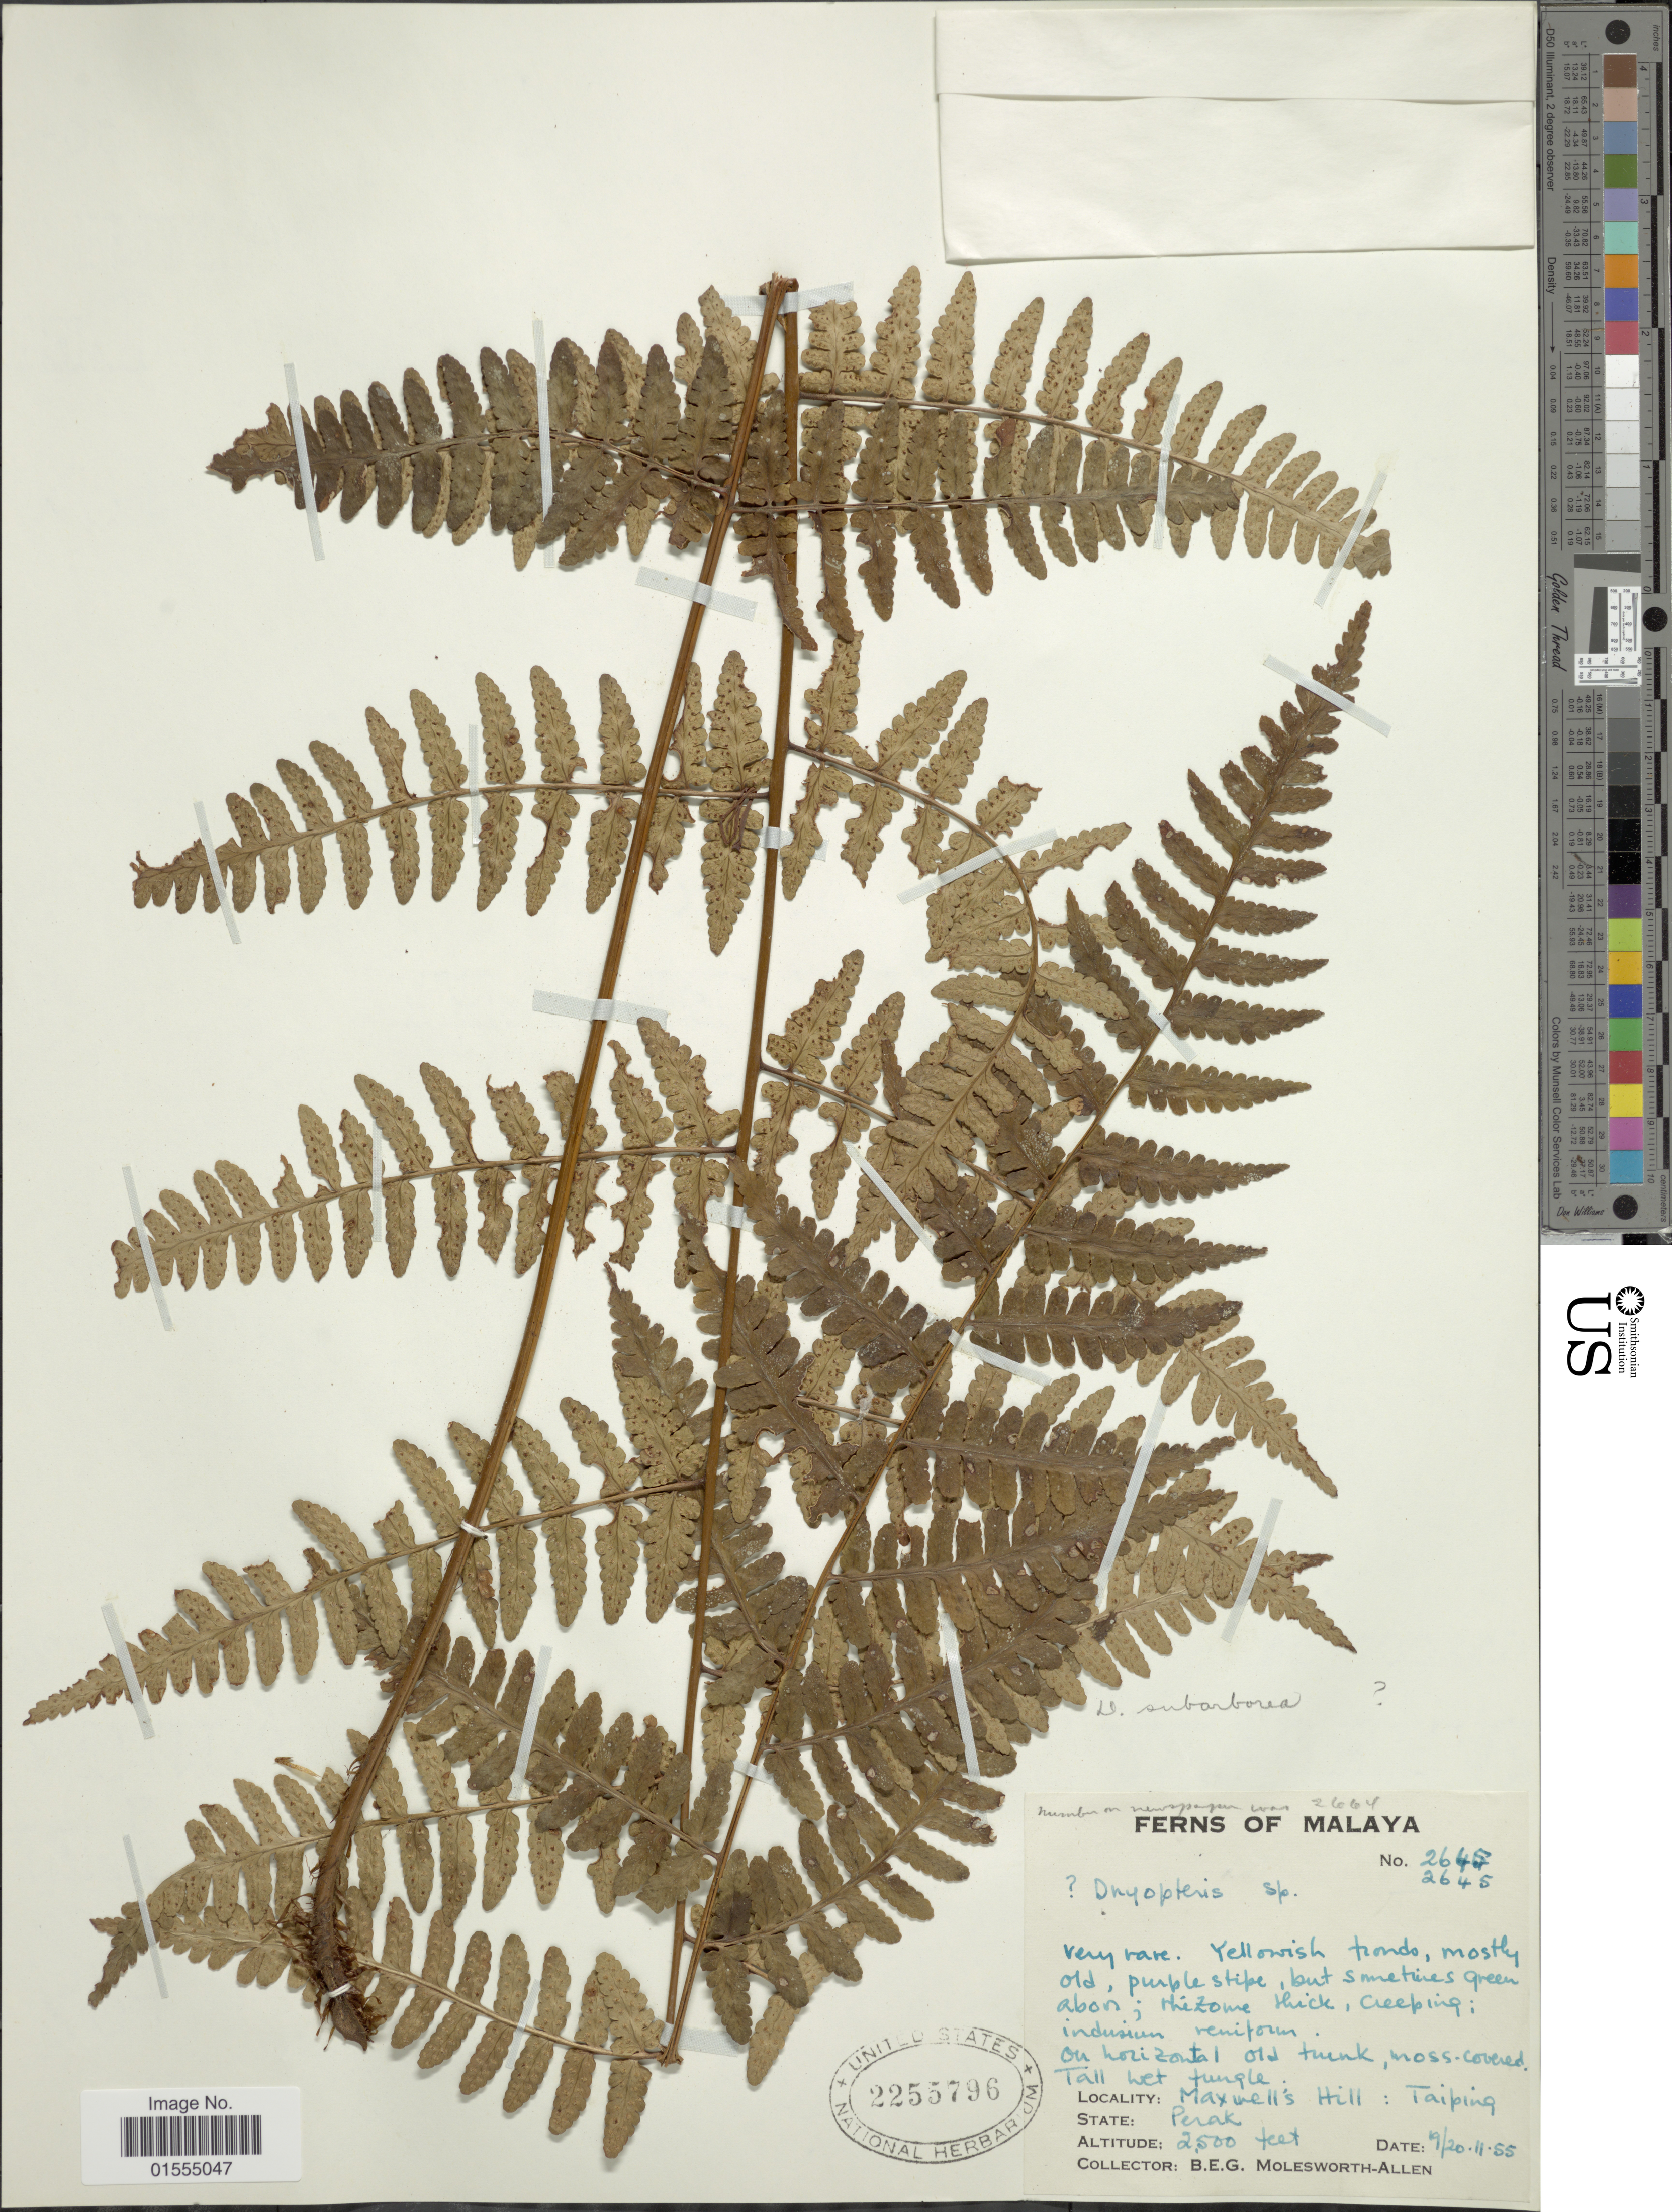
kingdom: Plantae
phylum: Tracheophyta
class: Polypodiopsida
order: Polypodiales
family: Dryopteridaceae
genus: Dryopteris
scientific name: Dryopteris subarborea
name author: (Baker) C. Chr.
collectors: B. E. G. Molesworth-Allen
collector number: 2645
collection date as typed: Transcribed d/m/y: 19/11/55 to 20/11/55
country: Malaysia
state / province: Perak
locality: Malaya, Maxwell's Hill: Taoping, Perak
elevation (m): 762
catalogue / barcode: US 2255796